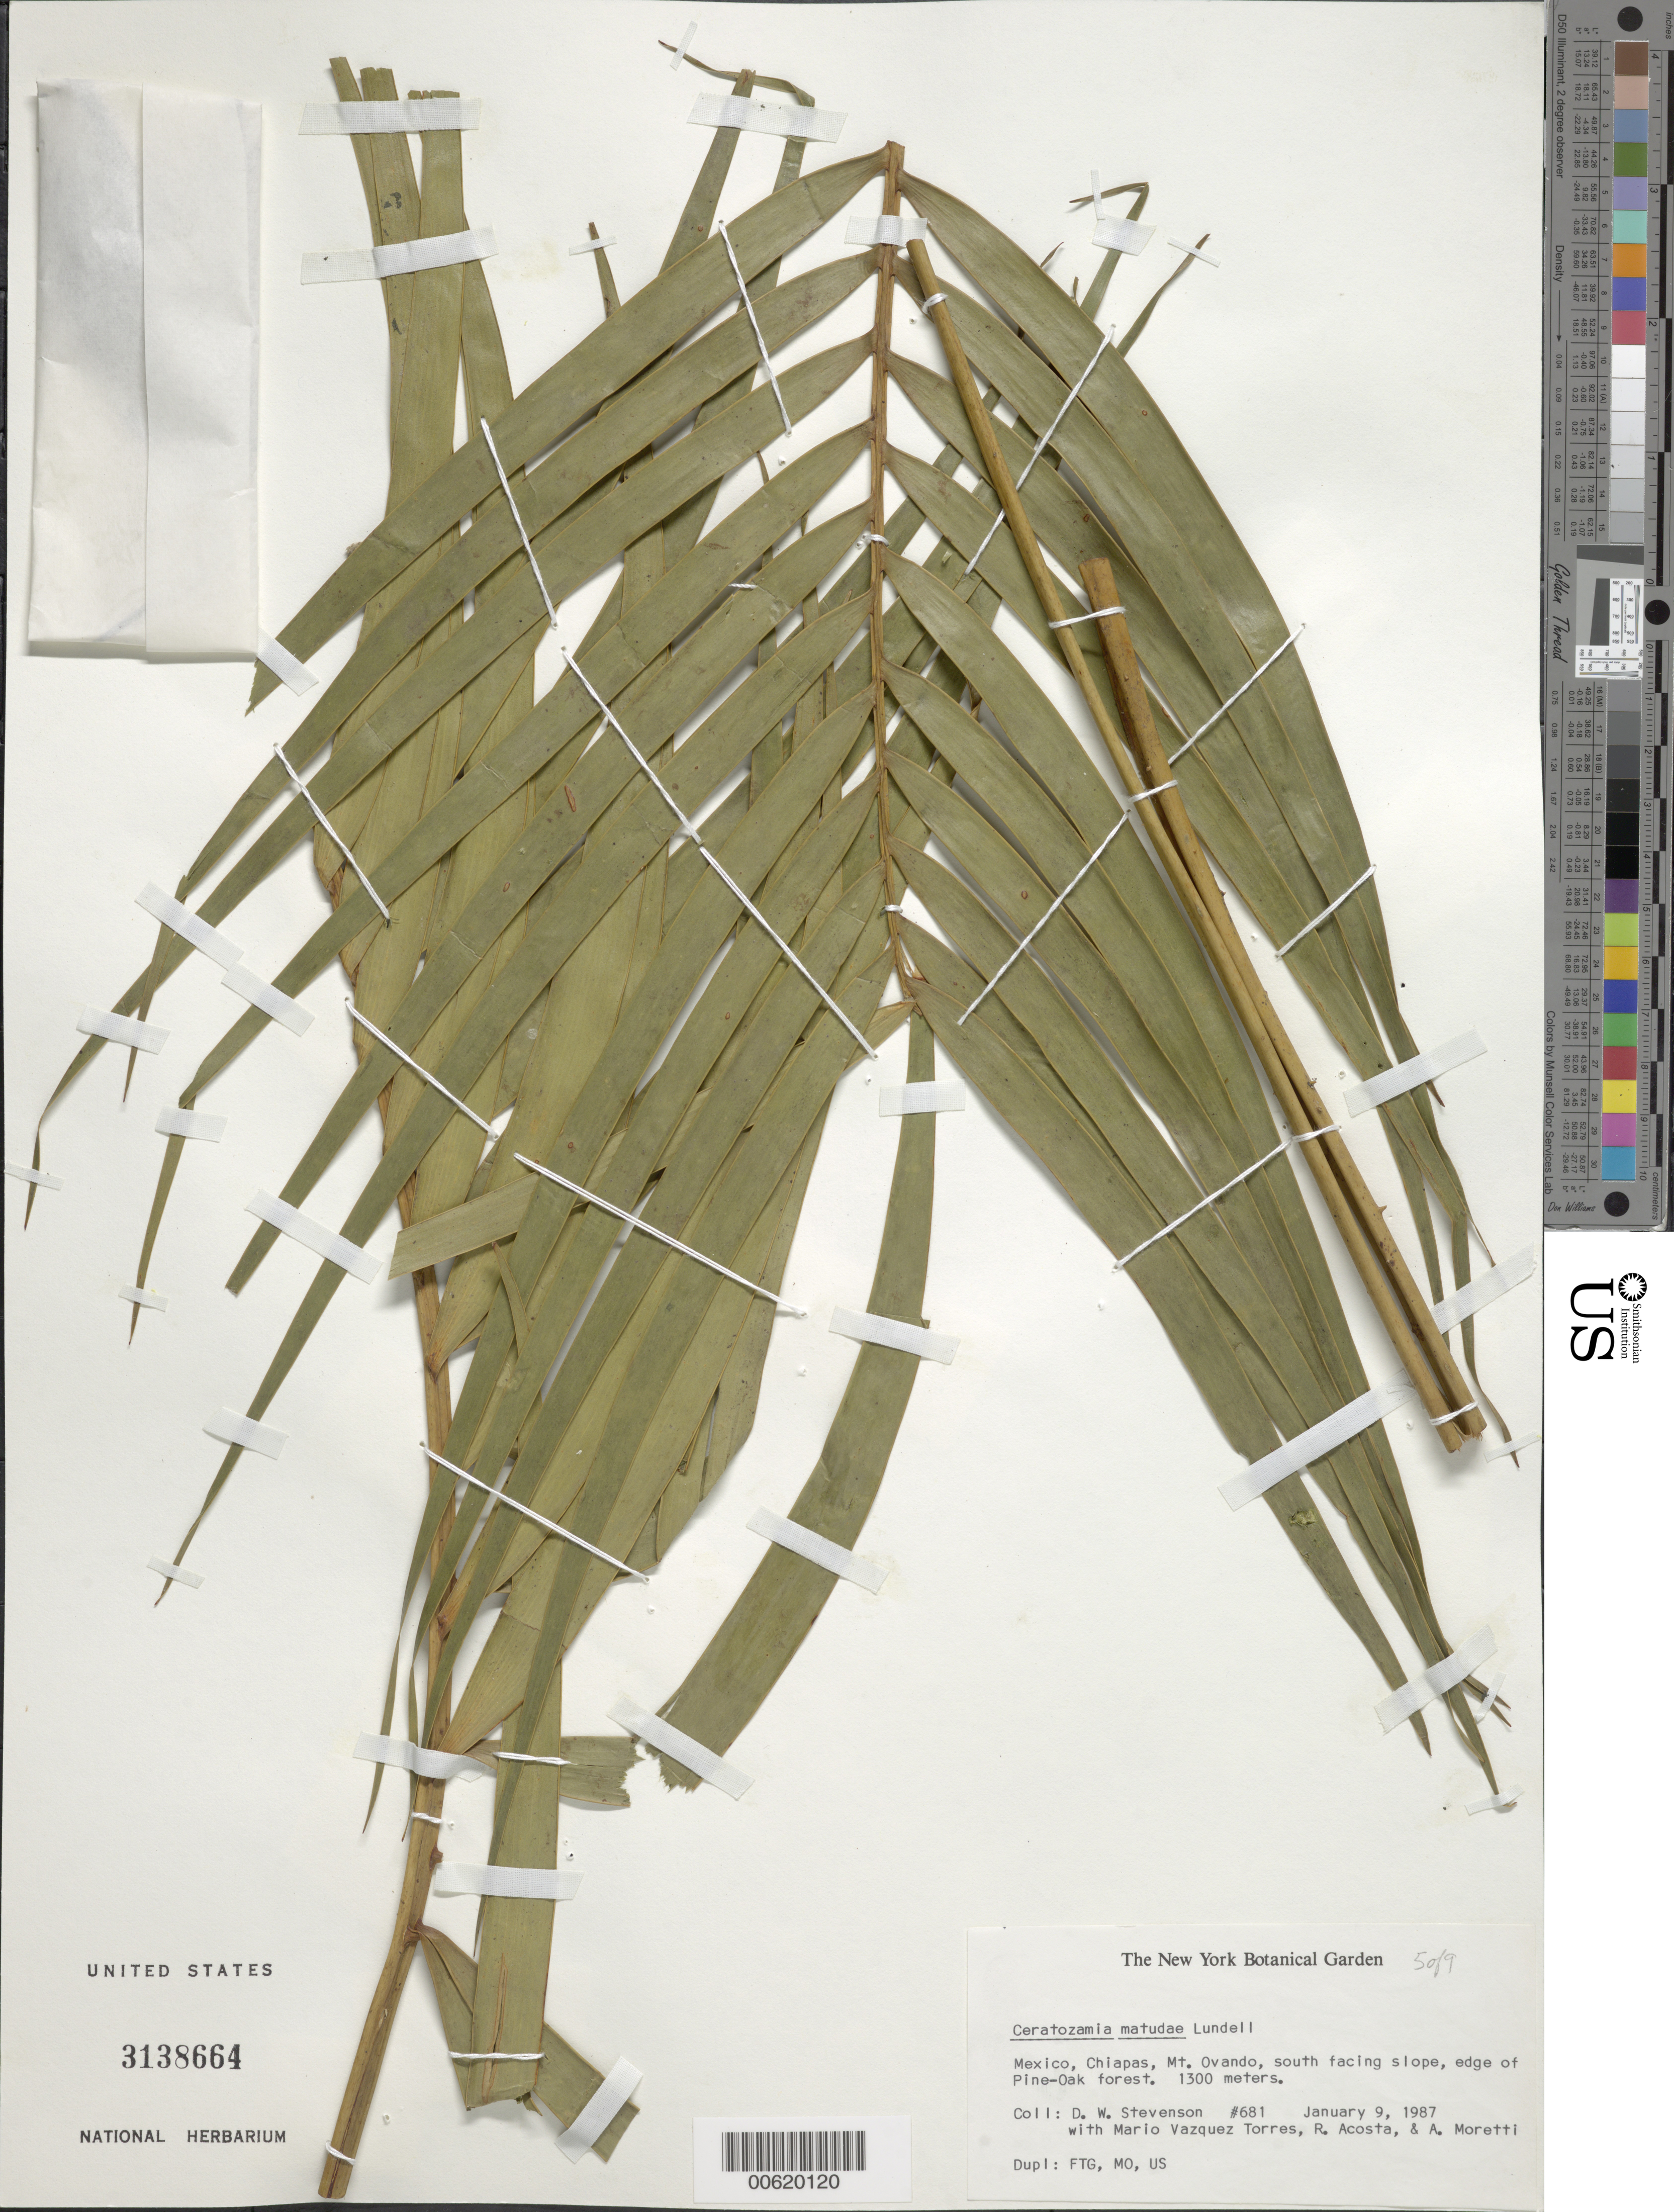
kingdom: Plantae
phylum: Tracheophyta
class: Cycadopsida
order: Cycadales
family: Zamiaceae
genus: Ceratozamia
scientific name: Ceratozamia matudai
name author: Lundell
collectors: D. W. Stevenson, M. Torres, R. Acosta & A. Moretti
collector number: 681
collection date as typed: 09 Jan 1987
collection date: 1987-01-09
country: Mexico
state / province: Chiapas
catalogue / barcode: US 3138664